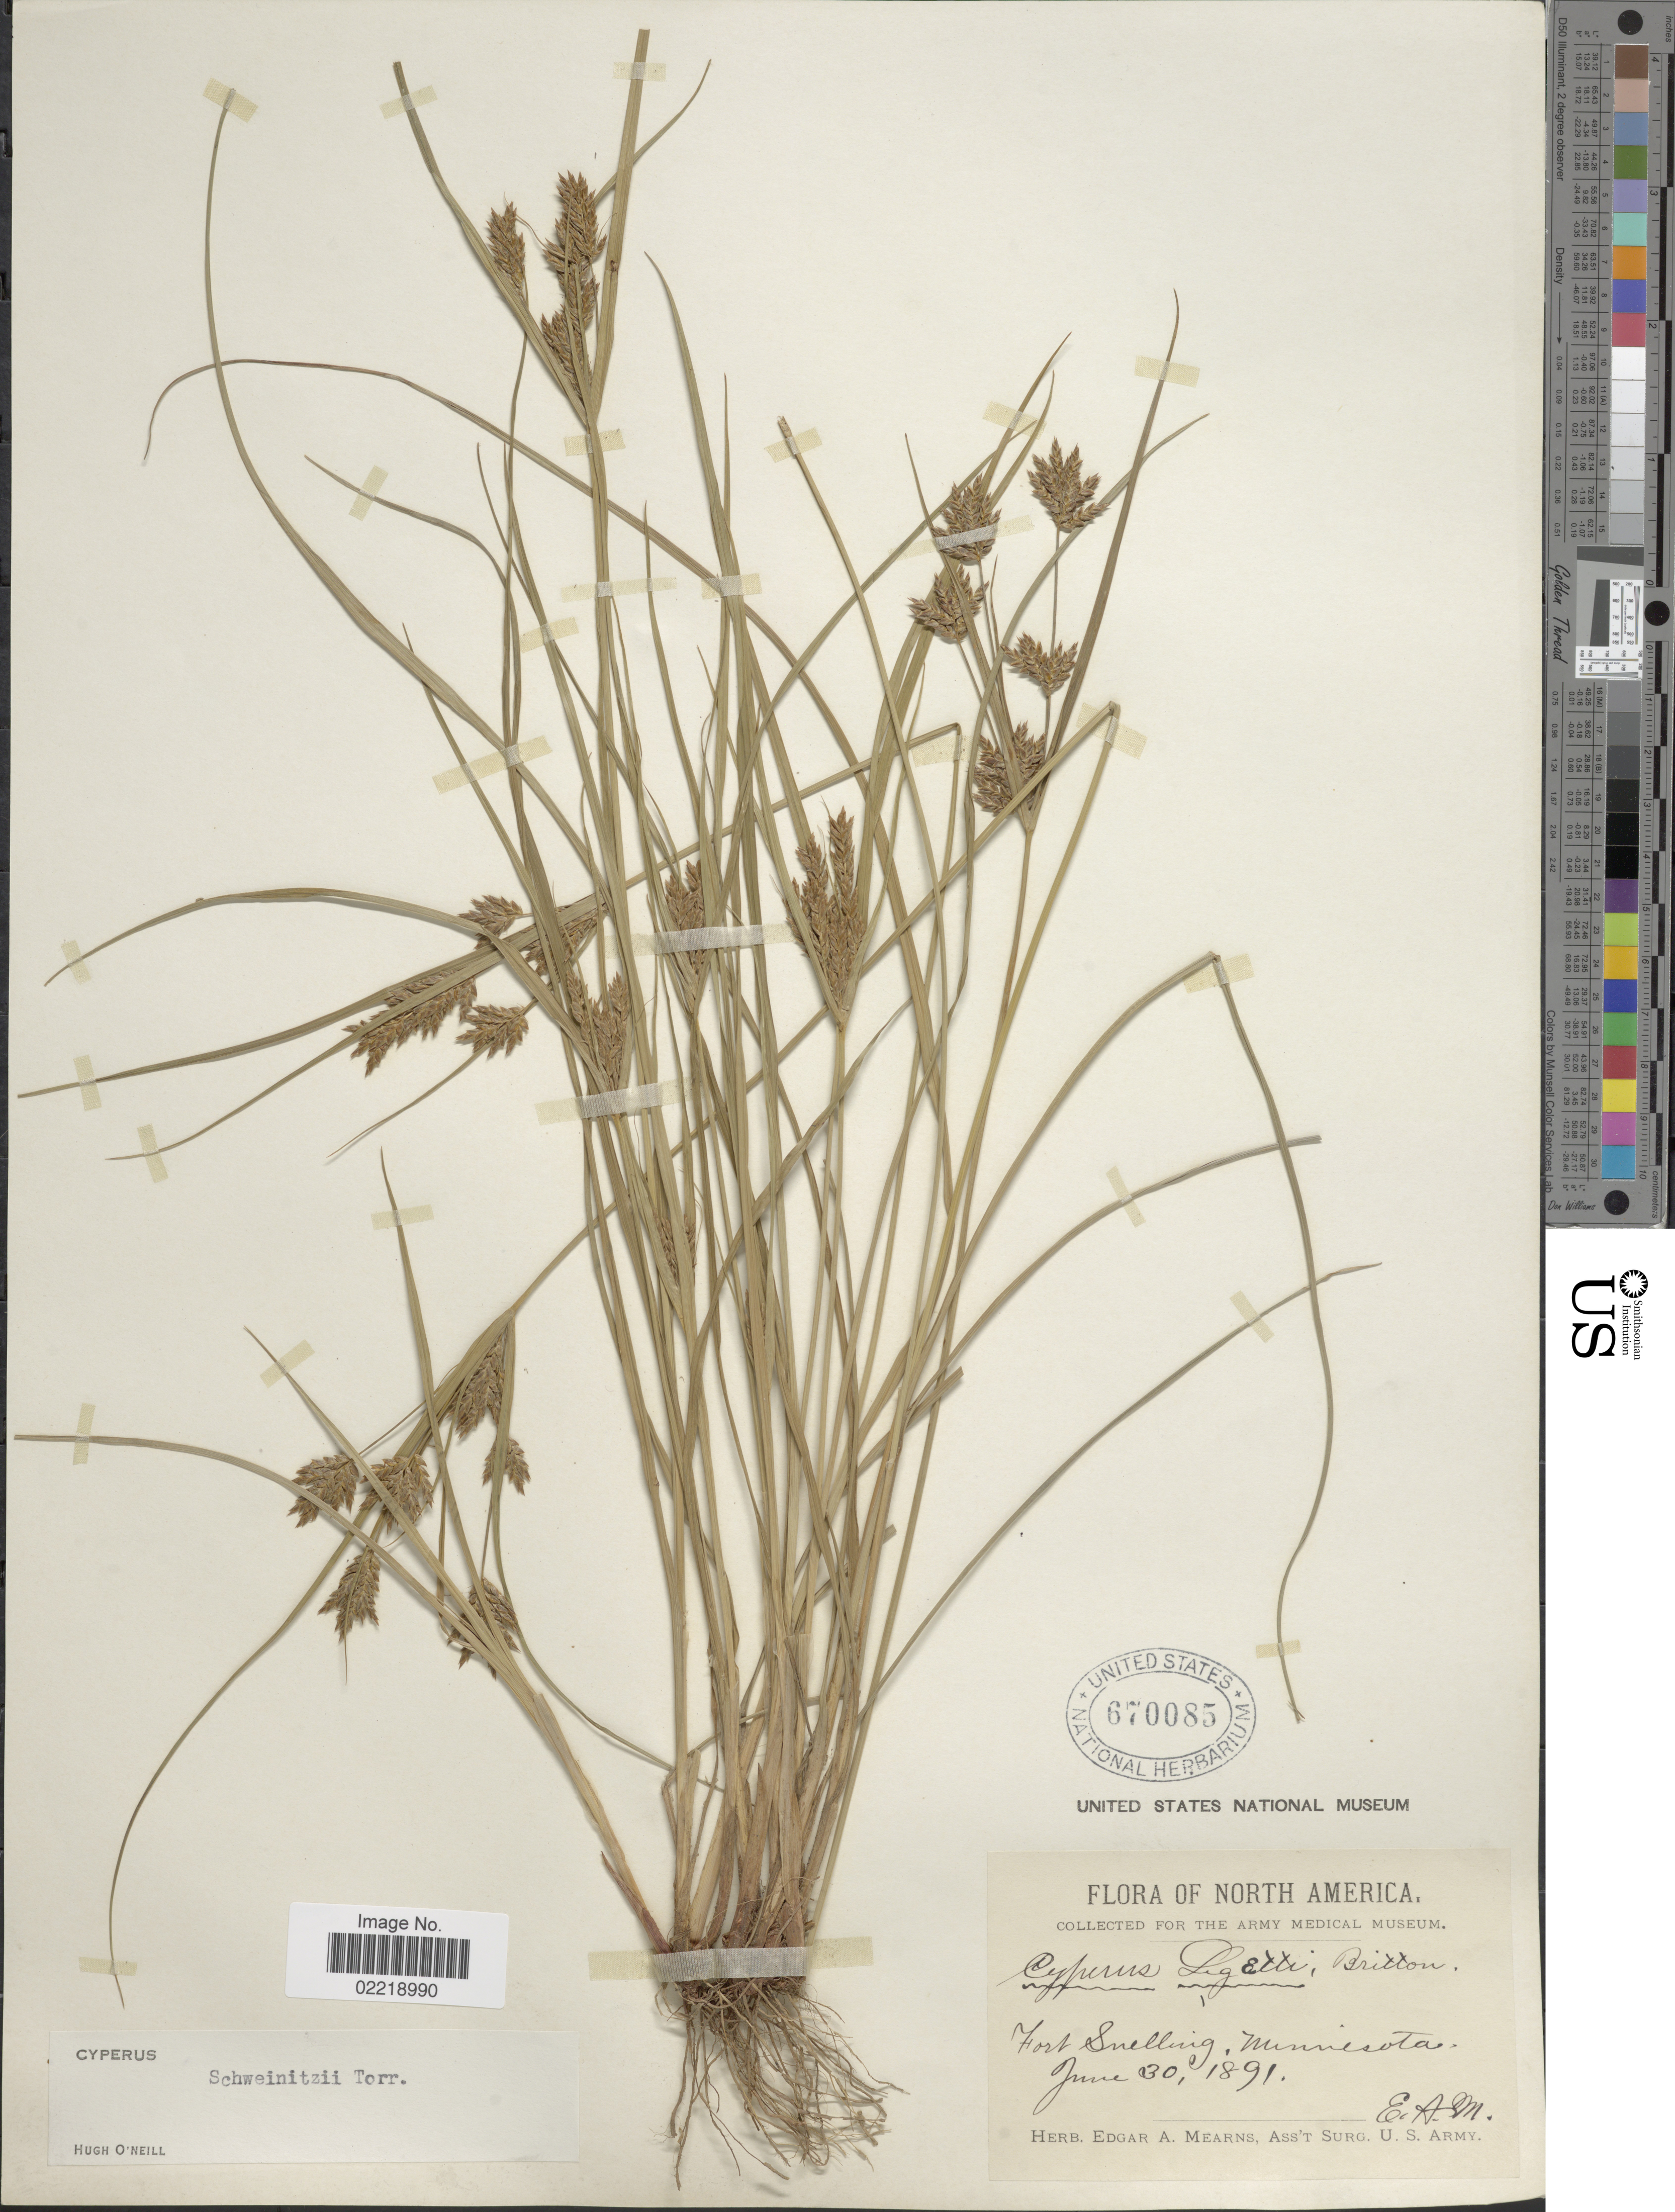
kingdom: Plantae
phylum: Tracheophyta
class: Liliopsida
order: Poales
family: Cyperaceae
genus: Cyperus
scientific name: Cyperus schweinitzii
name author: Torr.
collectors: E. A. Mearns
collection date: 1891-06-30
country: United States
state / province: Minnesota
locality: Fort Snelling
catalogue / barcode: US 670085